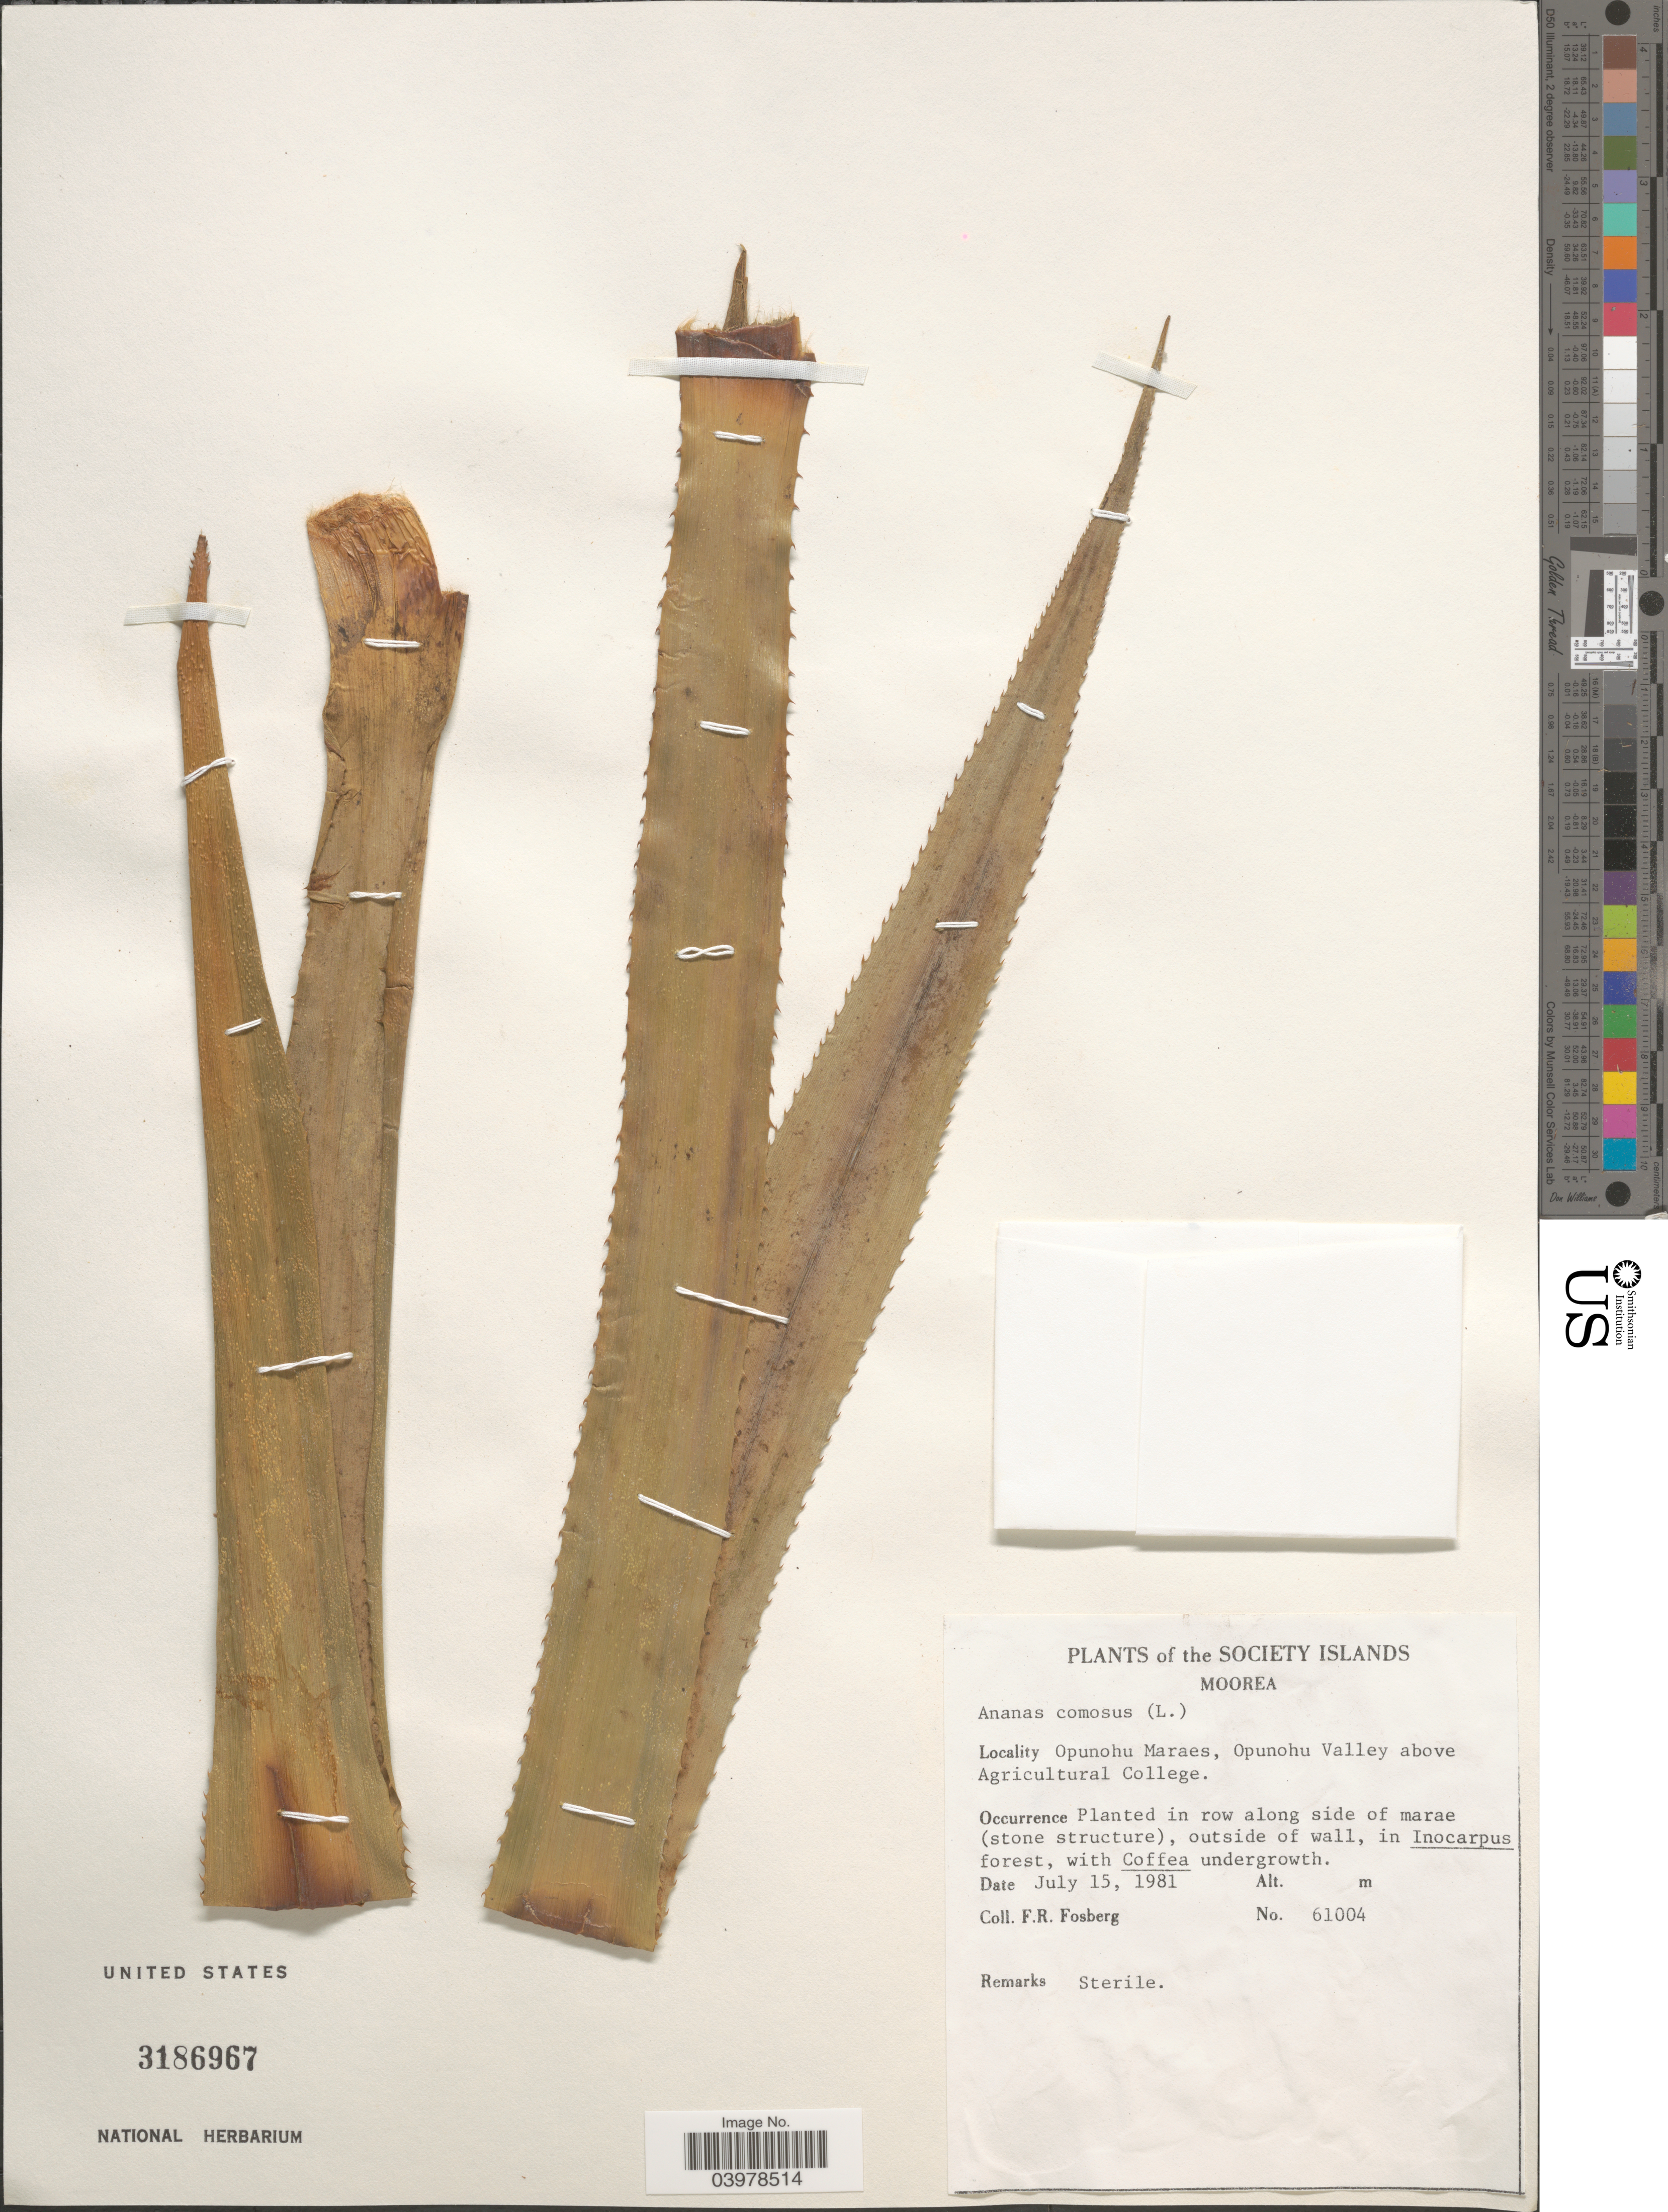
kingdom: Plantae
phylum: Tracheophyta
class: Liliopsida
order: Poales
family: Bromeliaceae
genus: Ananas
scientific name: Ananas comosus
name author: (L.) Merr.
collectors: F. R. Fosberg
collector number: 61004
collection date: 1981-07-15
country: French Polynesia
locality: Society Islands. Moorea. Opunohu Maraes, Opunohu Valley above Agricultural College.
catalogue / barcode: US 3186967